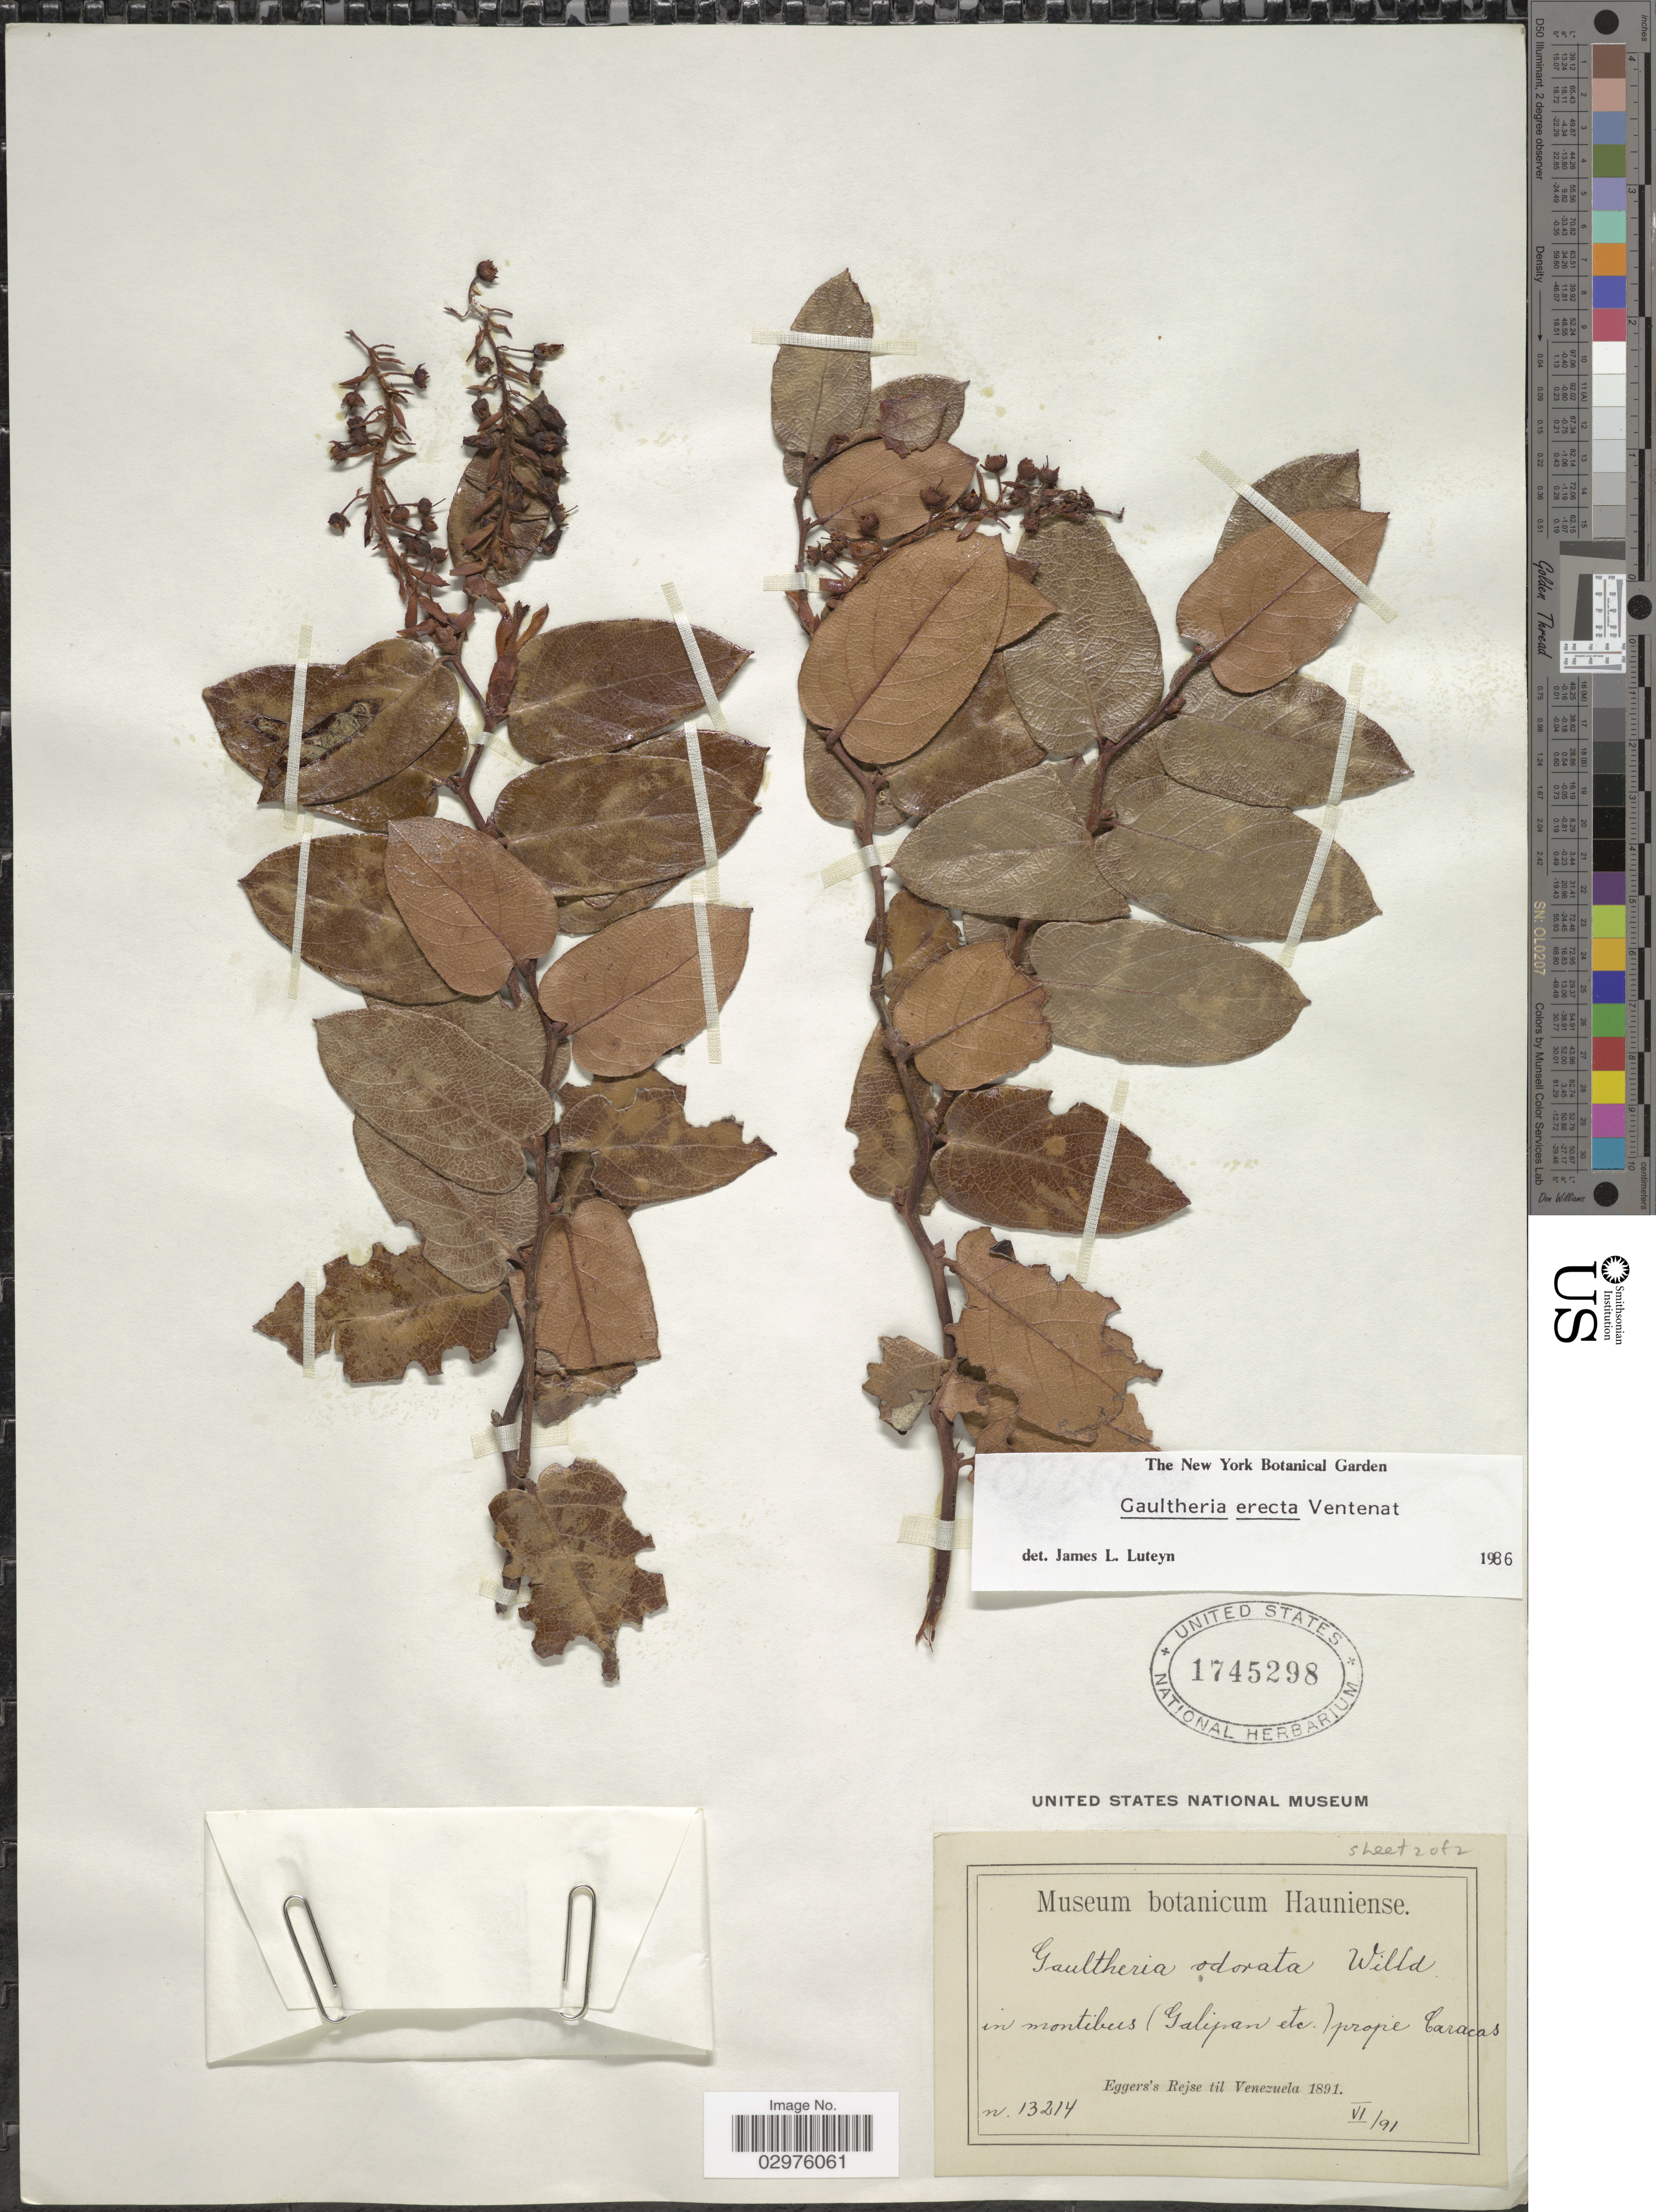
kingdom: Plantae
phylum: Tracheophyta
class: Magnoliopsida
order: Ericales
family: Ericaceae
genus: Gaultheria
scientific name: Gaultheria erecta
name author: Vent.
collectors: -. Eggers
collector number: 13214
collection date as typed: Transcribed d/m/y: /6/91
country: Venezuela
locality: In montibus (Galipan etc.) prope Caracas.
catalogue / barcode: US 1745298